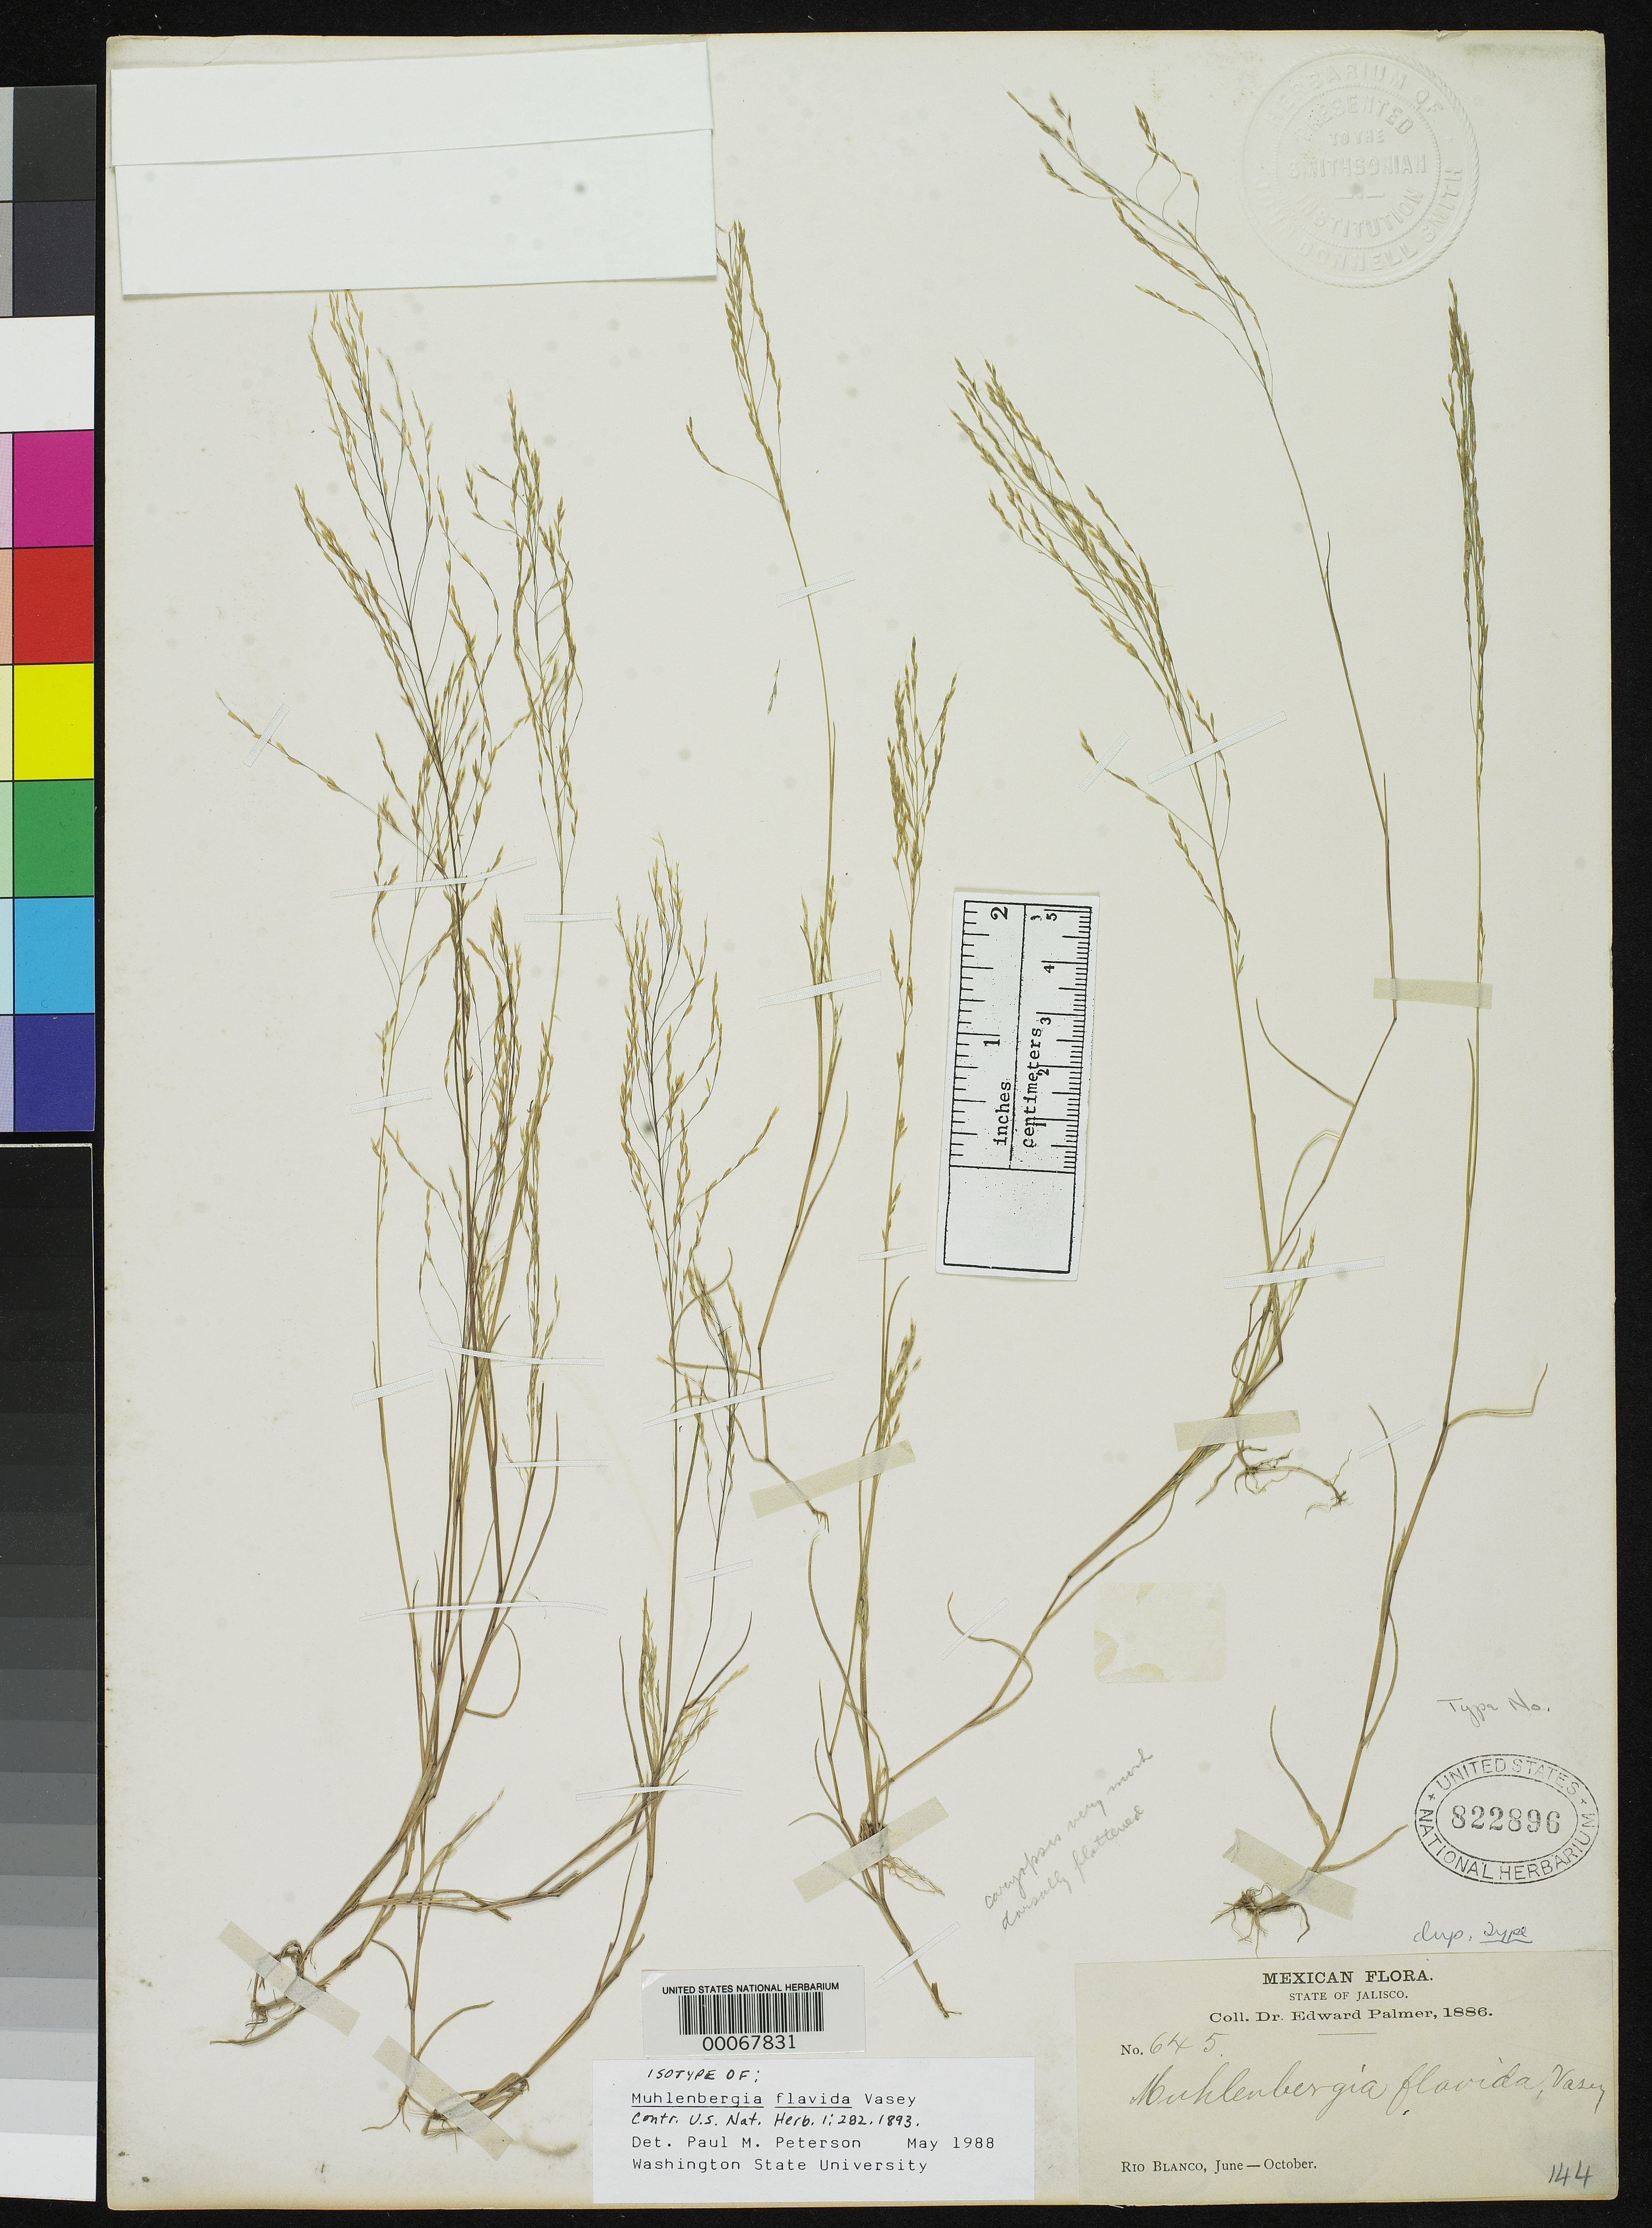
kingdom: Plantae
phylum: Tracheophyta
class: Liliopsida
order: Poales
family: Poaceae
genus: Muhlenbergia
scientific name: Muhlenbergia flavida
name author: Vasey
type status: Isotype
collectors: E. Palmer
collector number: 645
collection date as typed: Jun 1886 to -- Oct 1886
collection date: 1886-06/1886-10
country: Mexico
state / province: Jalisco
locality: Rio Blanco.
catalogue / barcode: US 822896